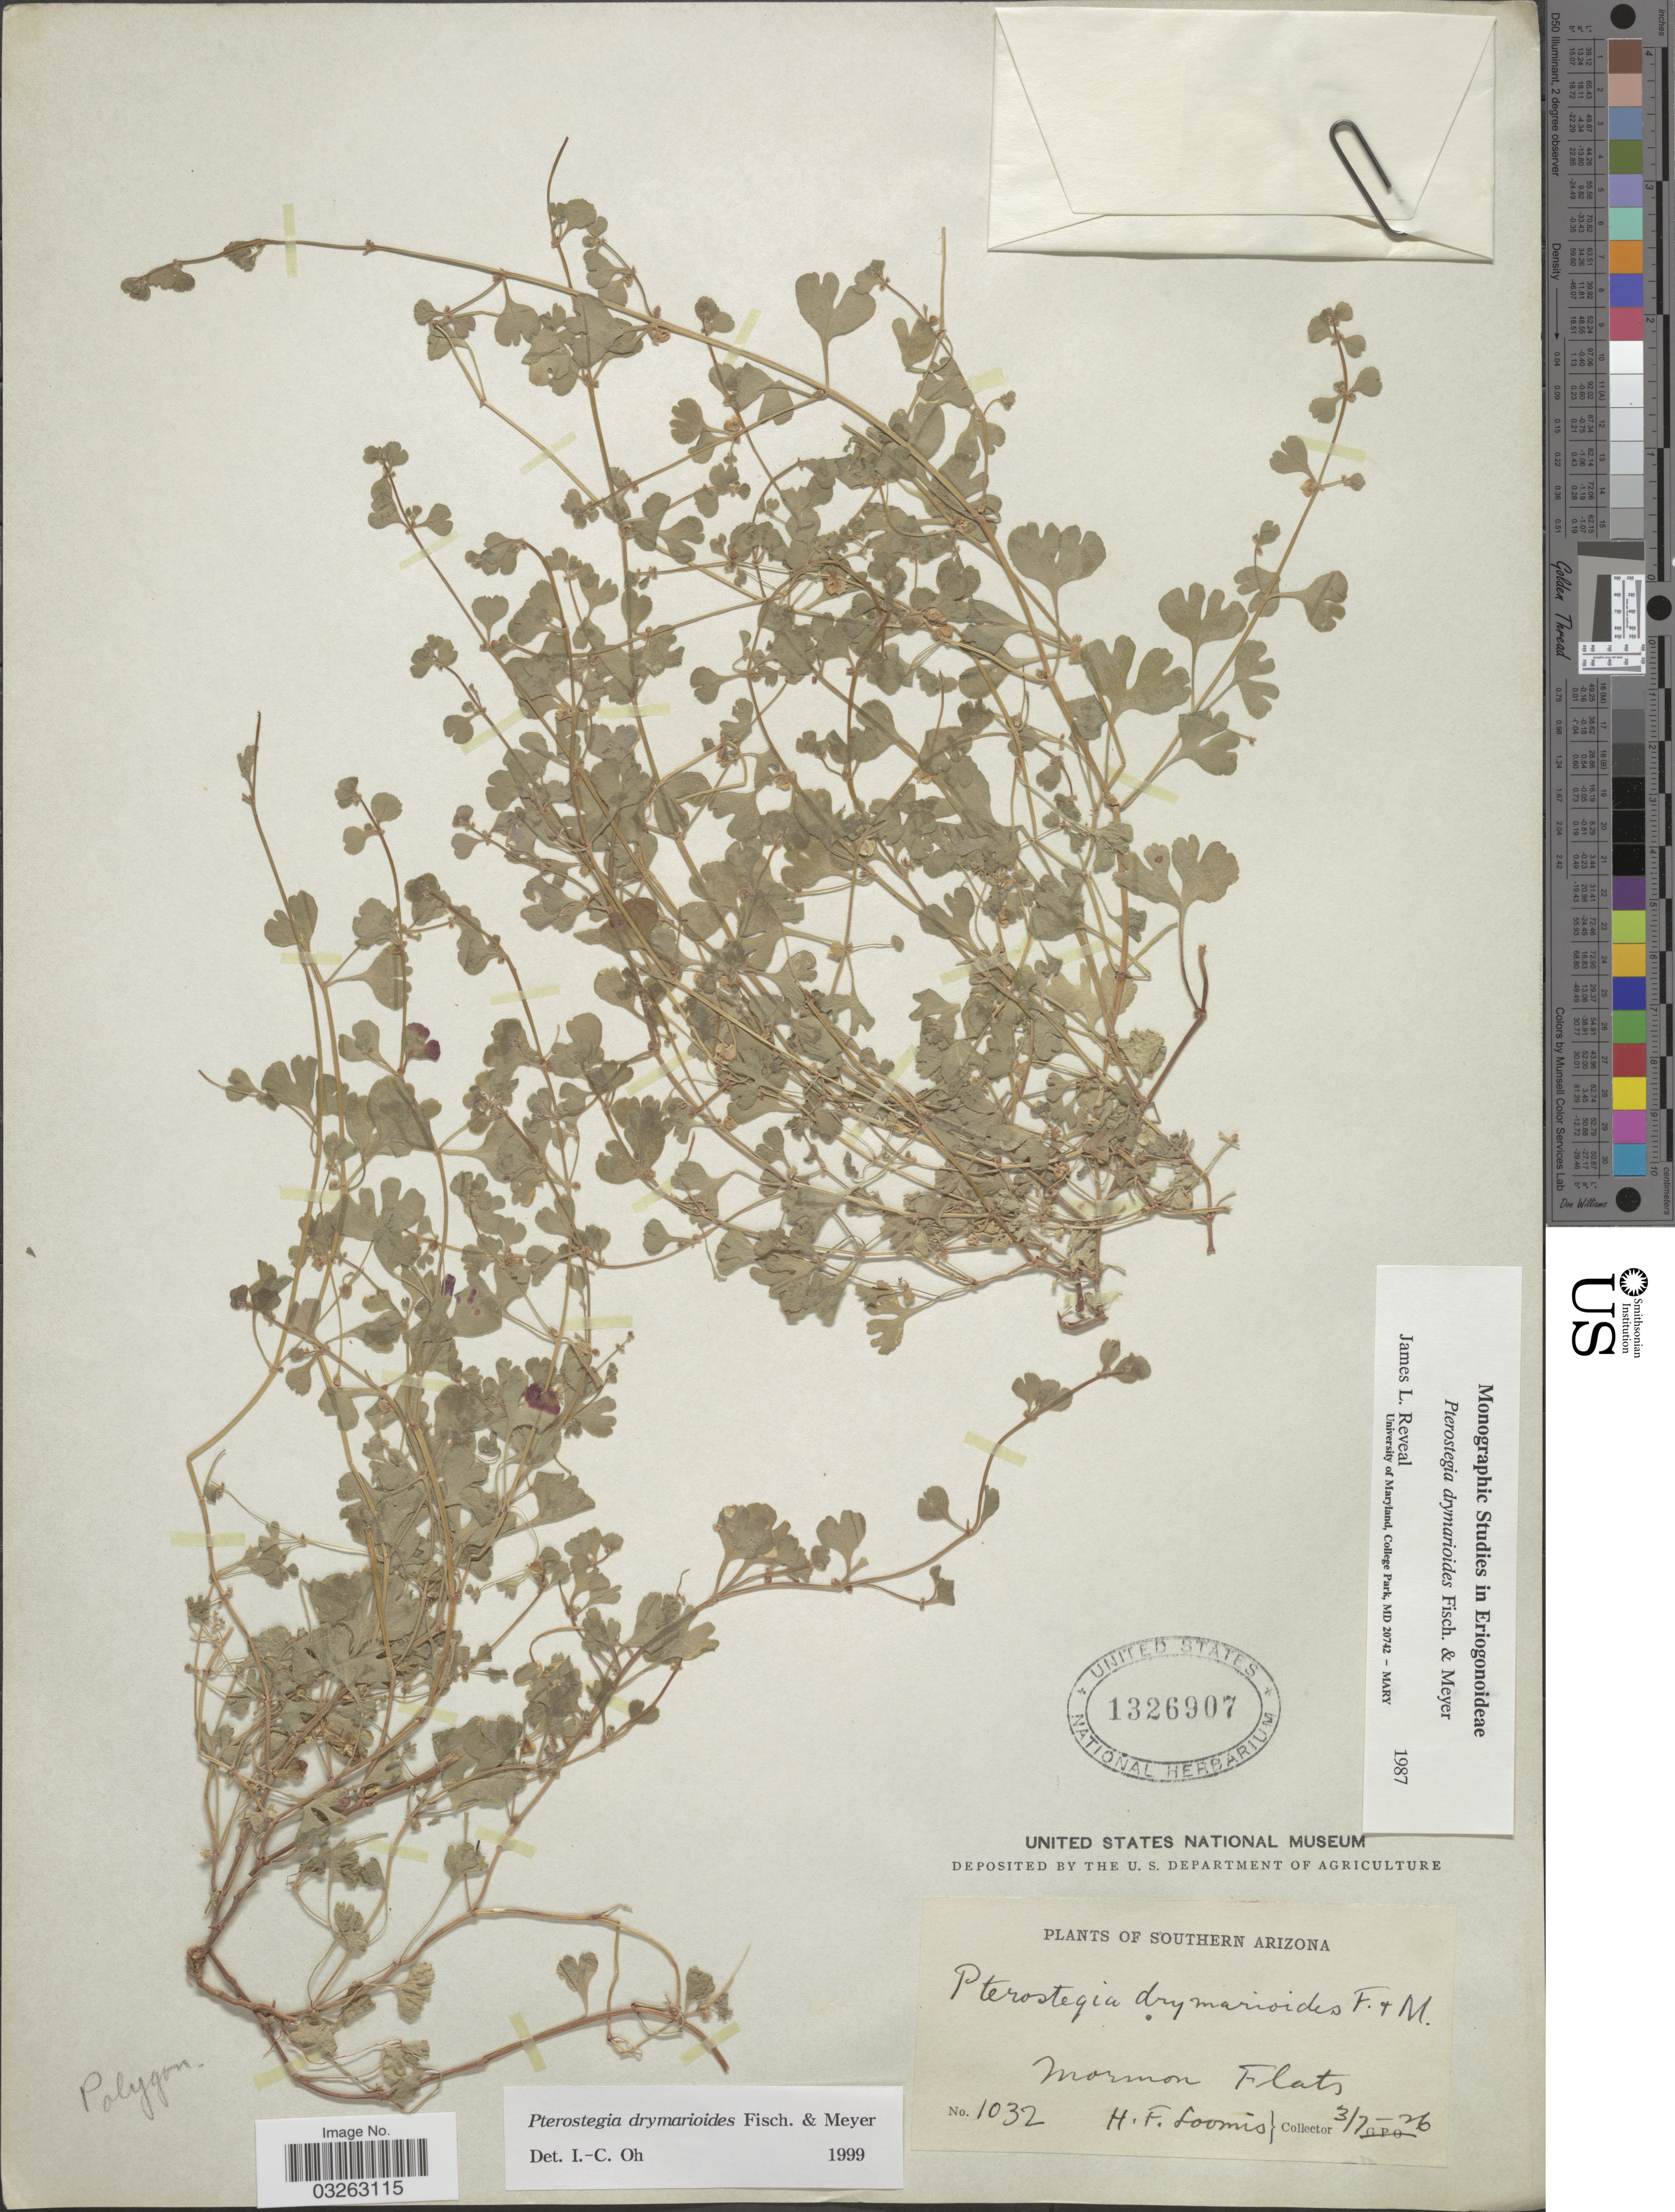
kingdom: Plantae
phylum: Tracheophyta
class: Magnoliopsida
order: Caryophyllales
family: Polygonaceae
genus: Pterostegia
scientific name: Pterostegia drymarioides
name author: Fisch. & C.A. Mey.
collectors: H. F. Loomis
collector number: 1032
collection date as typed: Transcribed d/m/y: 3/7/26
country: United States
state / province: Arizona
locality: Southern Arizona, Mormon Flats.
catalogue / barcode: US 1326907